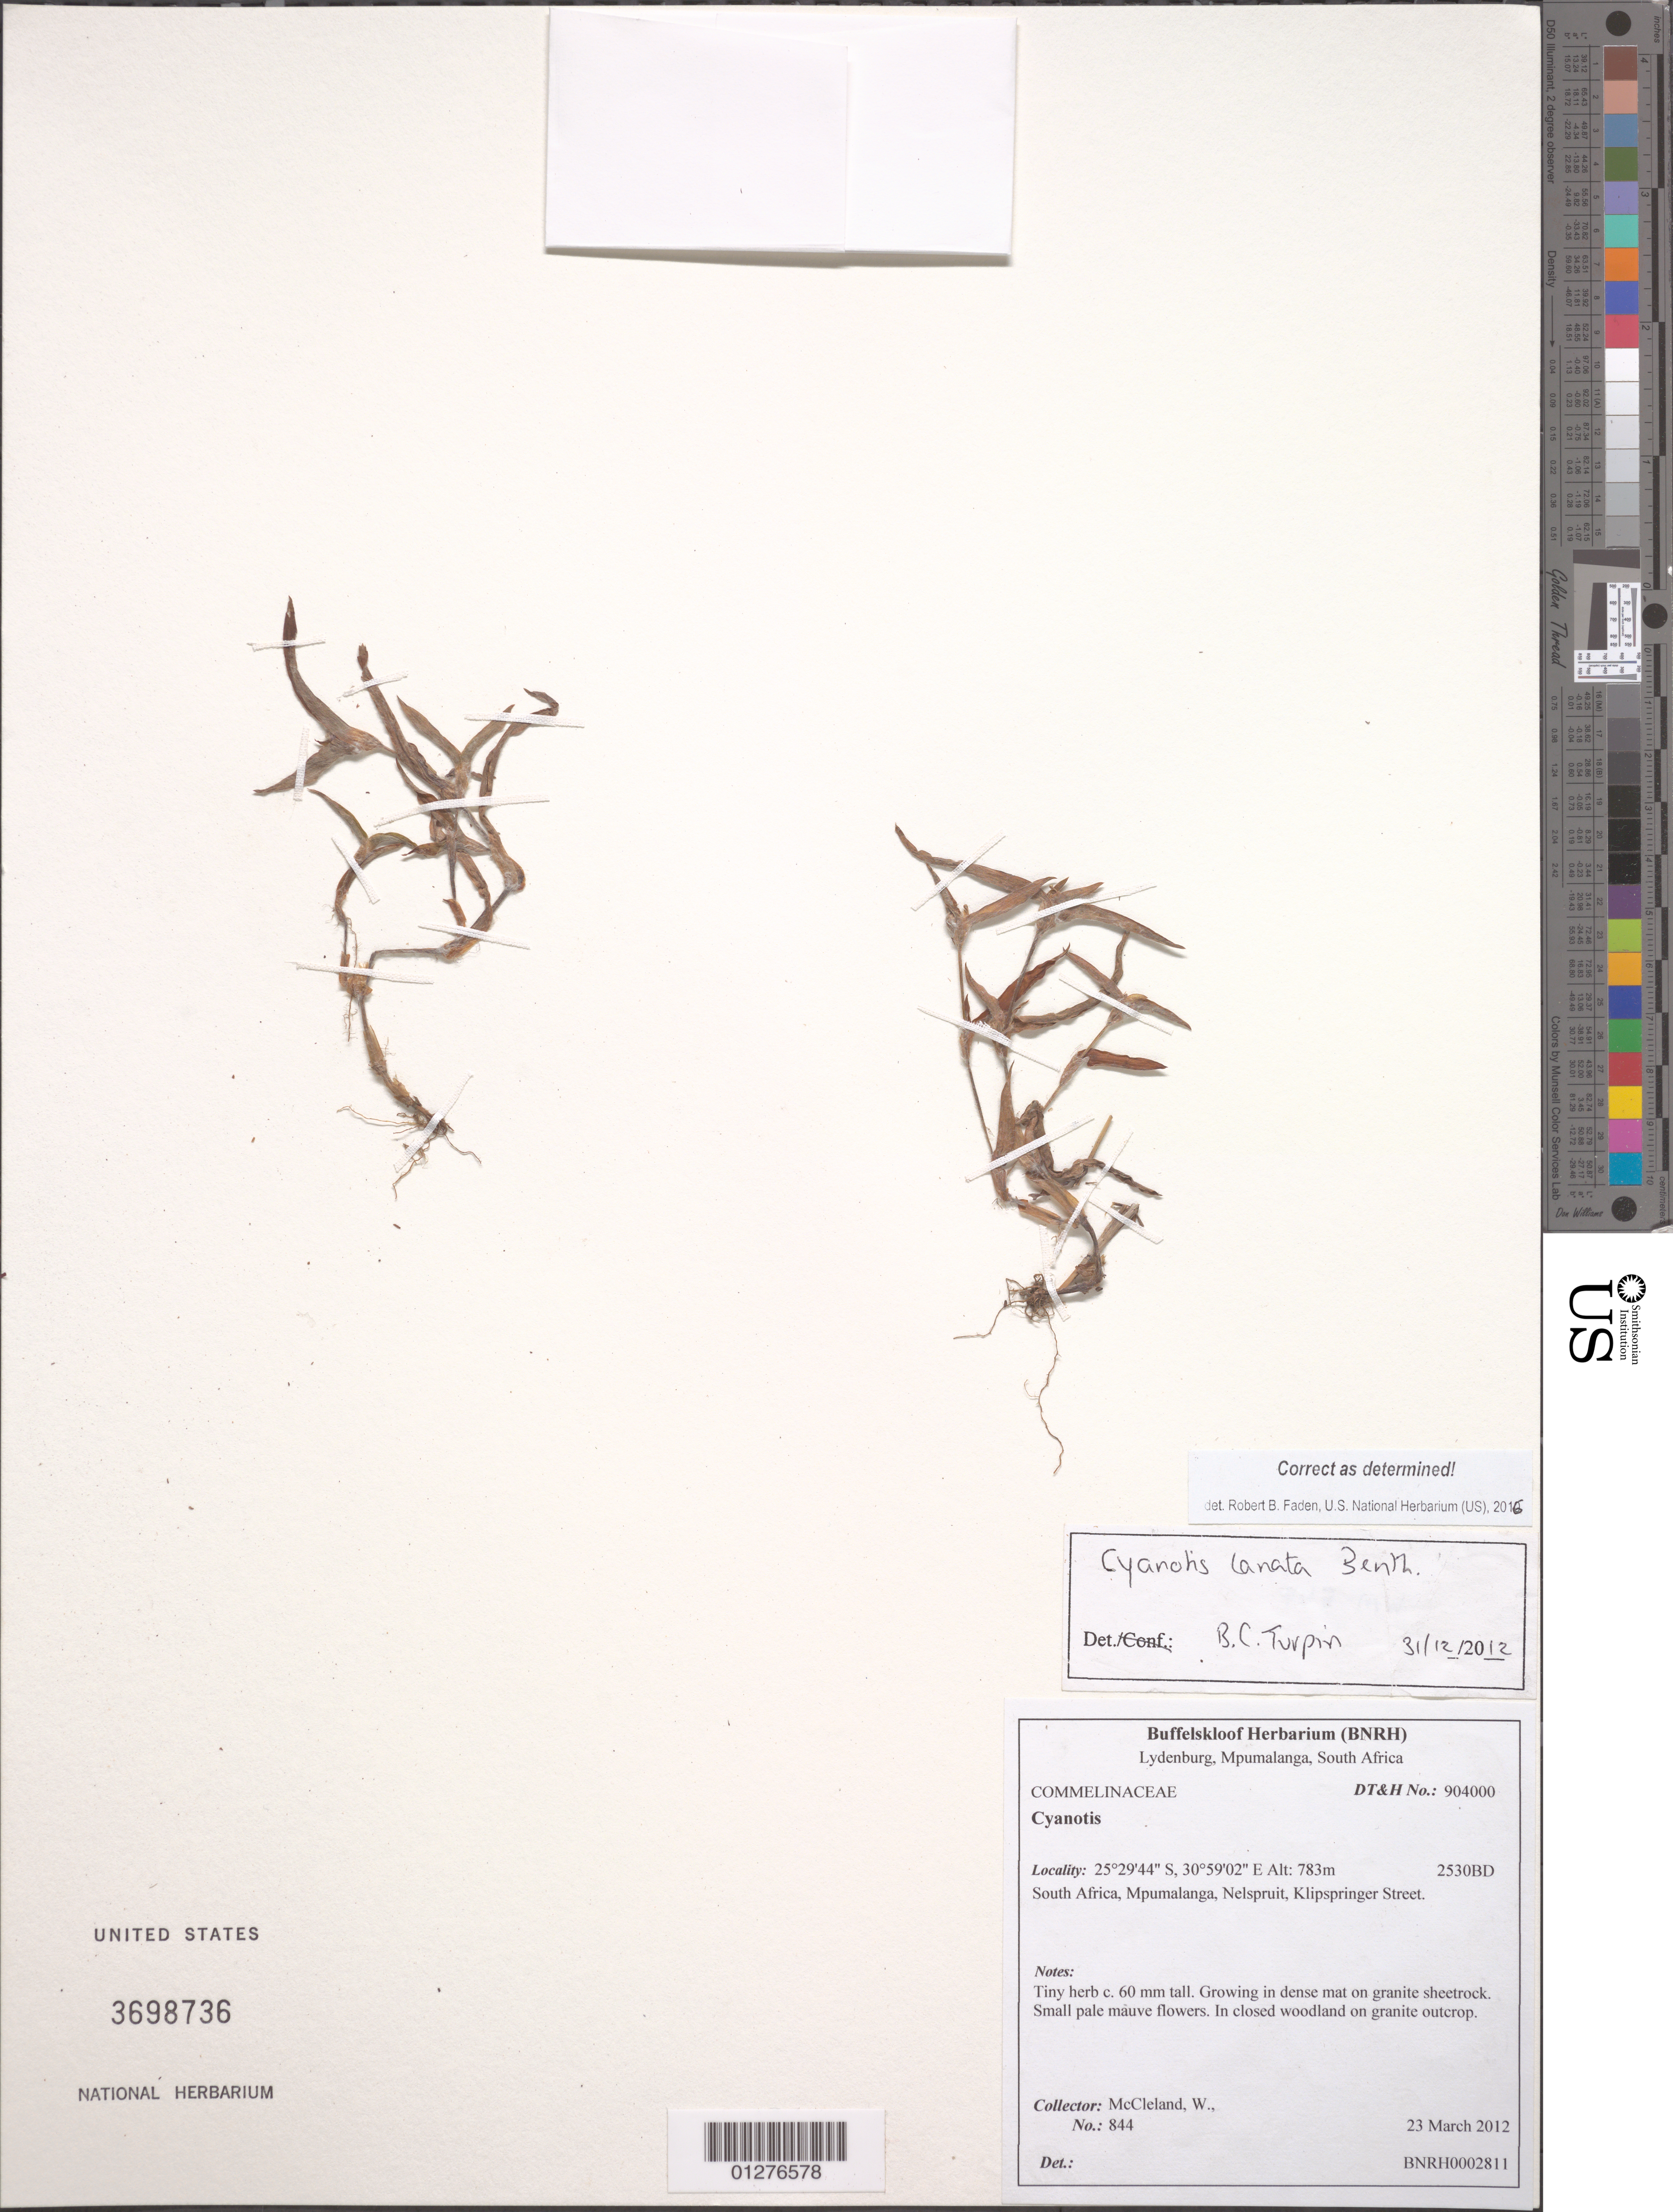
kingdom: Plantae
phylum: Tracheophyta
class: Liliopsida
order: Commelinales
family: Commelinaceae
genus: Cyanotis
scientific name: Cyanotis lanata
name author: Benth.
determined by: Faden, Robert B., (US), Smithsonian Institution - National Museum of Natural History (UNITED STATES)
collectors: W. McCleland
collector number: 844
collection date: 2012-03-23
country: South Africa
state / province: Mpumalanga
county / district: Nelspruit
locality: Klipspringer Street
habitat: In closed woodland on granite outcrop.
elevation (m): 783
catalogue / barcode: US 3698736